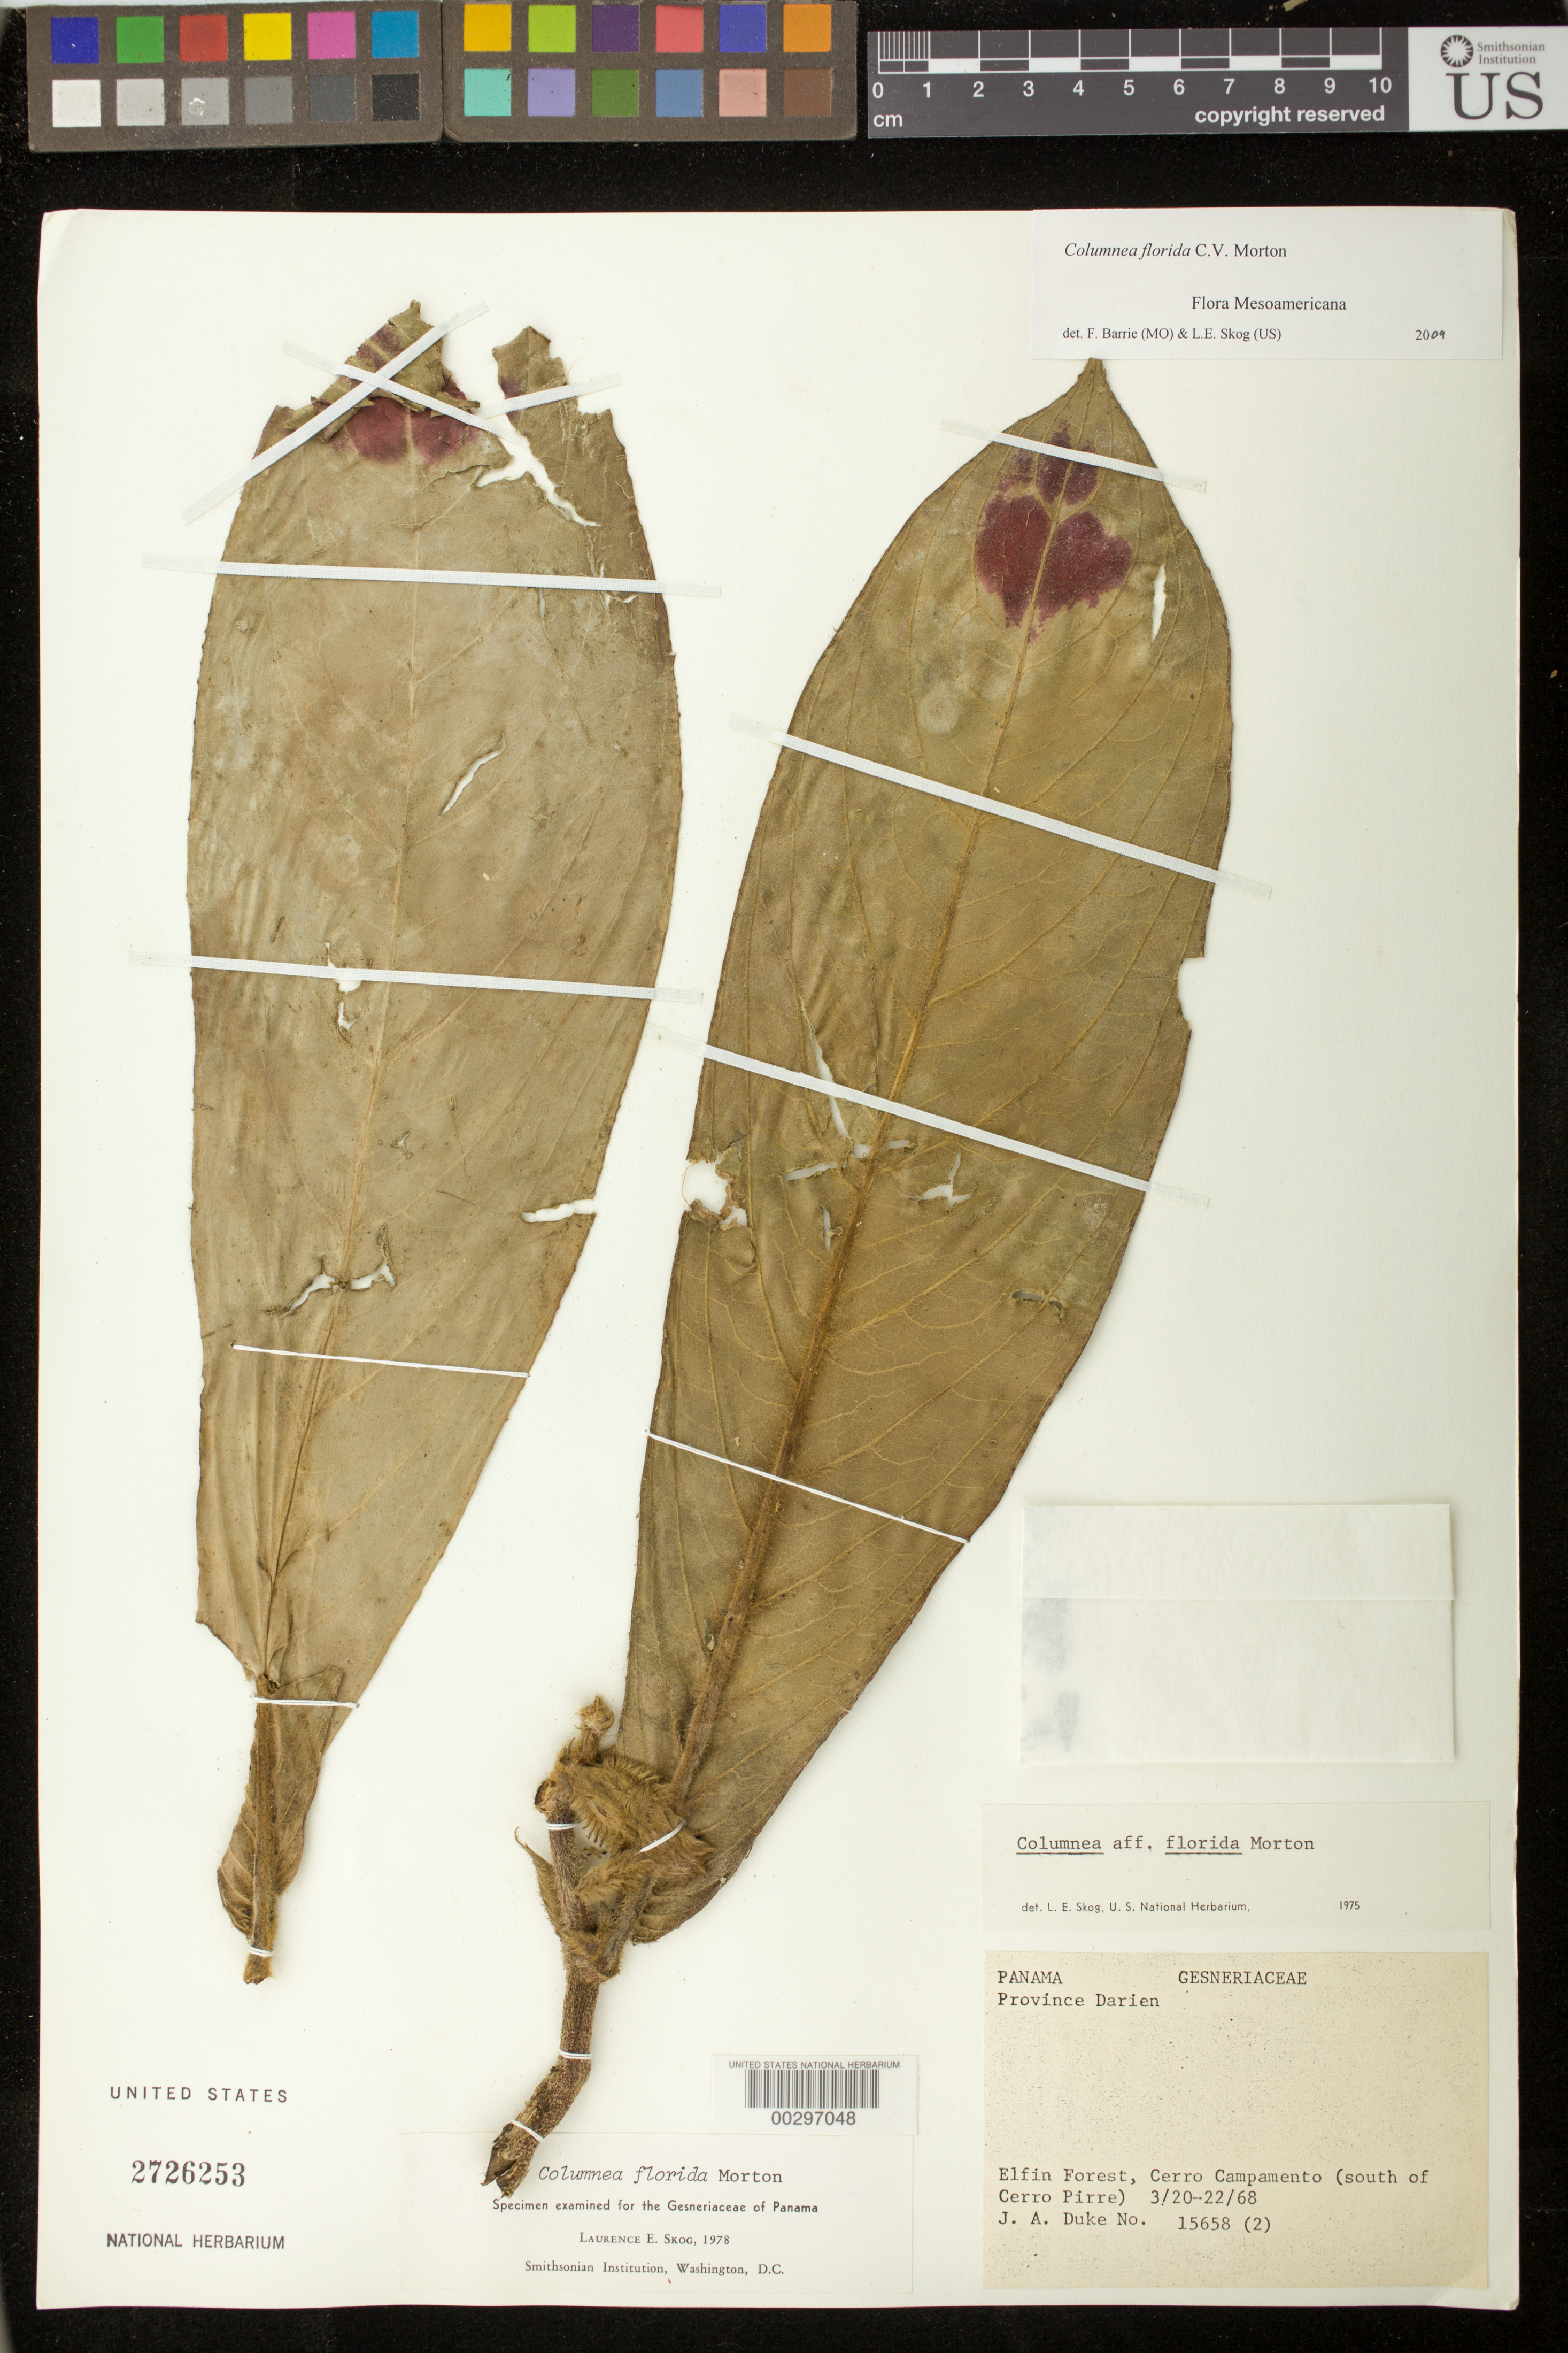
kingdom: Plantae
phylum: Tracheophyta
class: Magnoliopsida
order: Lamiales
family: Gesneriaceae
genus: Columnea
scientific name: Columnea florida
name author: C.V. Morton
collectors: J. A. Duke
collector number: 15658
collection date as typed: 20-22 Mar 1968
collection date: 1968-03-20/1968-03-22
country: Panama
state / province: Darién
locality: Cerro Campamento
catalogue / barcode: US 2726253